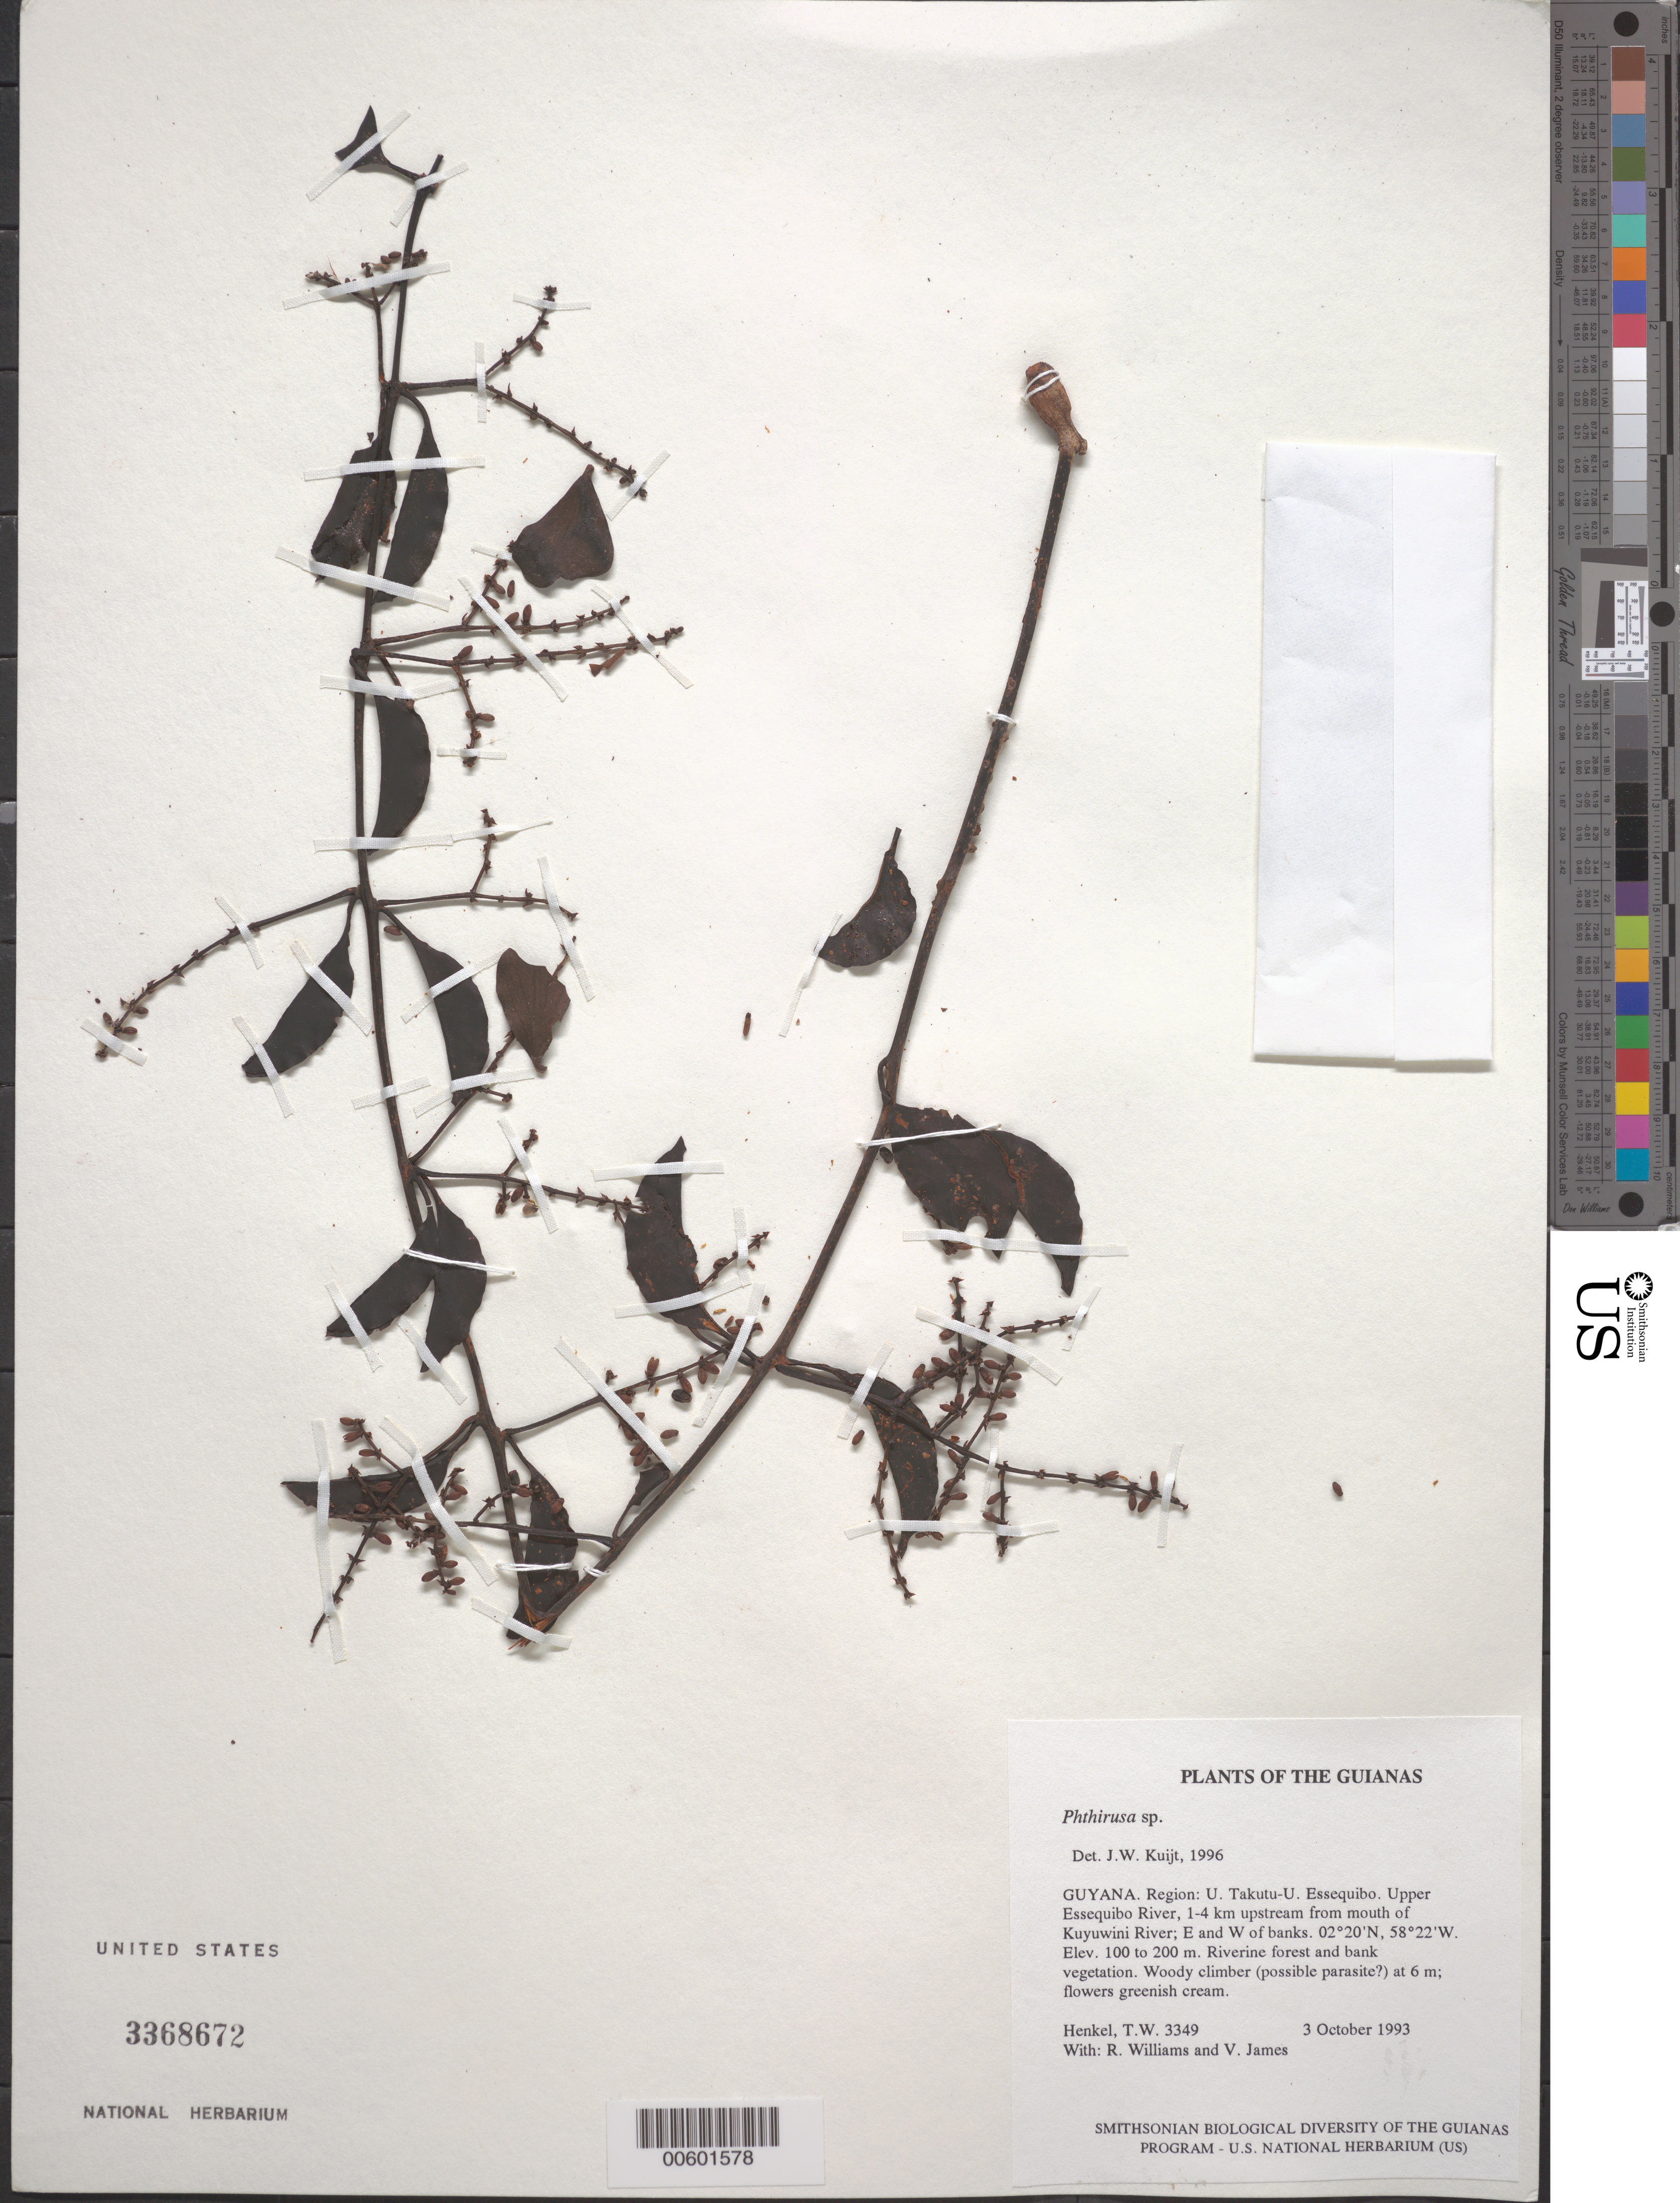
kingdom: Plantae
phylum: Tracheophyta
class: Magnoliopsida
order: Santalales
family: Loranthaceae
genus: Passovia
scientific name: Passovia pedunculata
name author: (Jacq.) Kuijt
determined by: Caraballo-Ortiz, Marcos A., (MISS), University of Mississippi (UNITED STATES)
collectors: T. Henkel, R. Williams & V. James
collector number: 3349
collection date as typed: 3 October 1993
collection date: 1993-10-03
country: Guyana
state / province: U. Takutu-U. Essequibo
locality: Upper Essequibo River, 1-4 km upstream from mouth of Kuyuwini River; E and W of banks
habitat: Riverine forest and bank vegetation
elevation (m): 100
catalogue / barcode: US 3368672